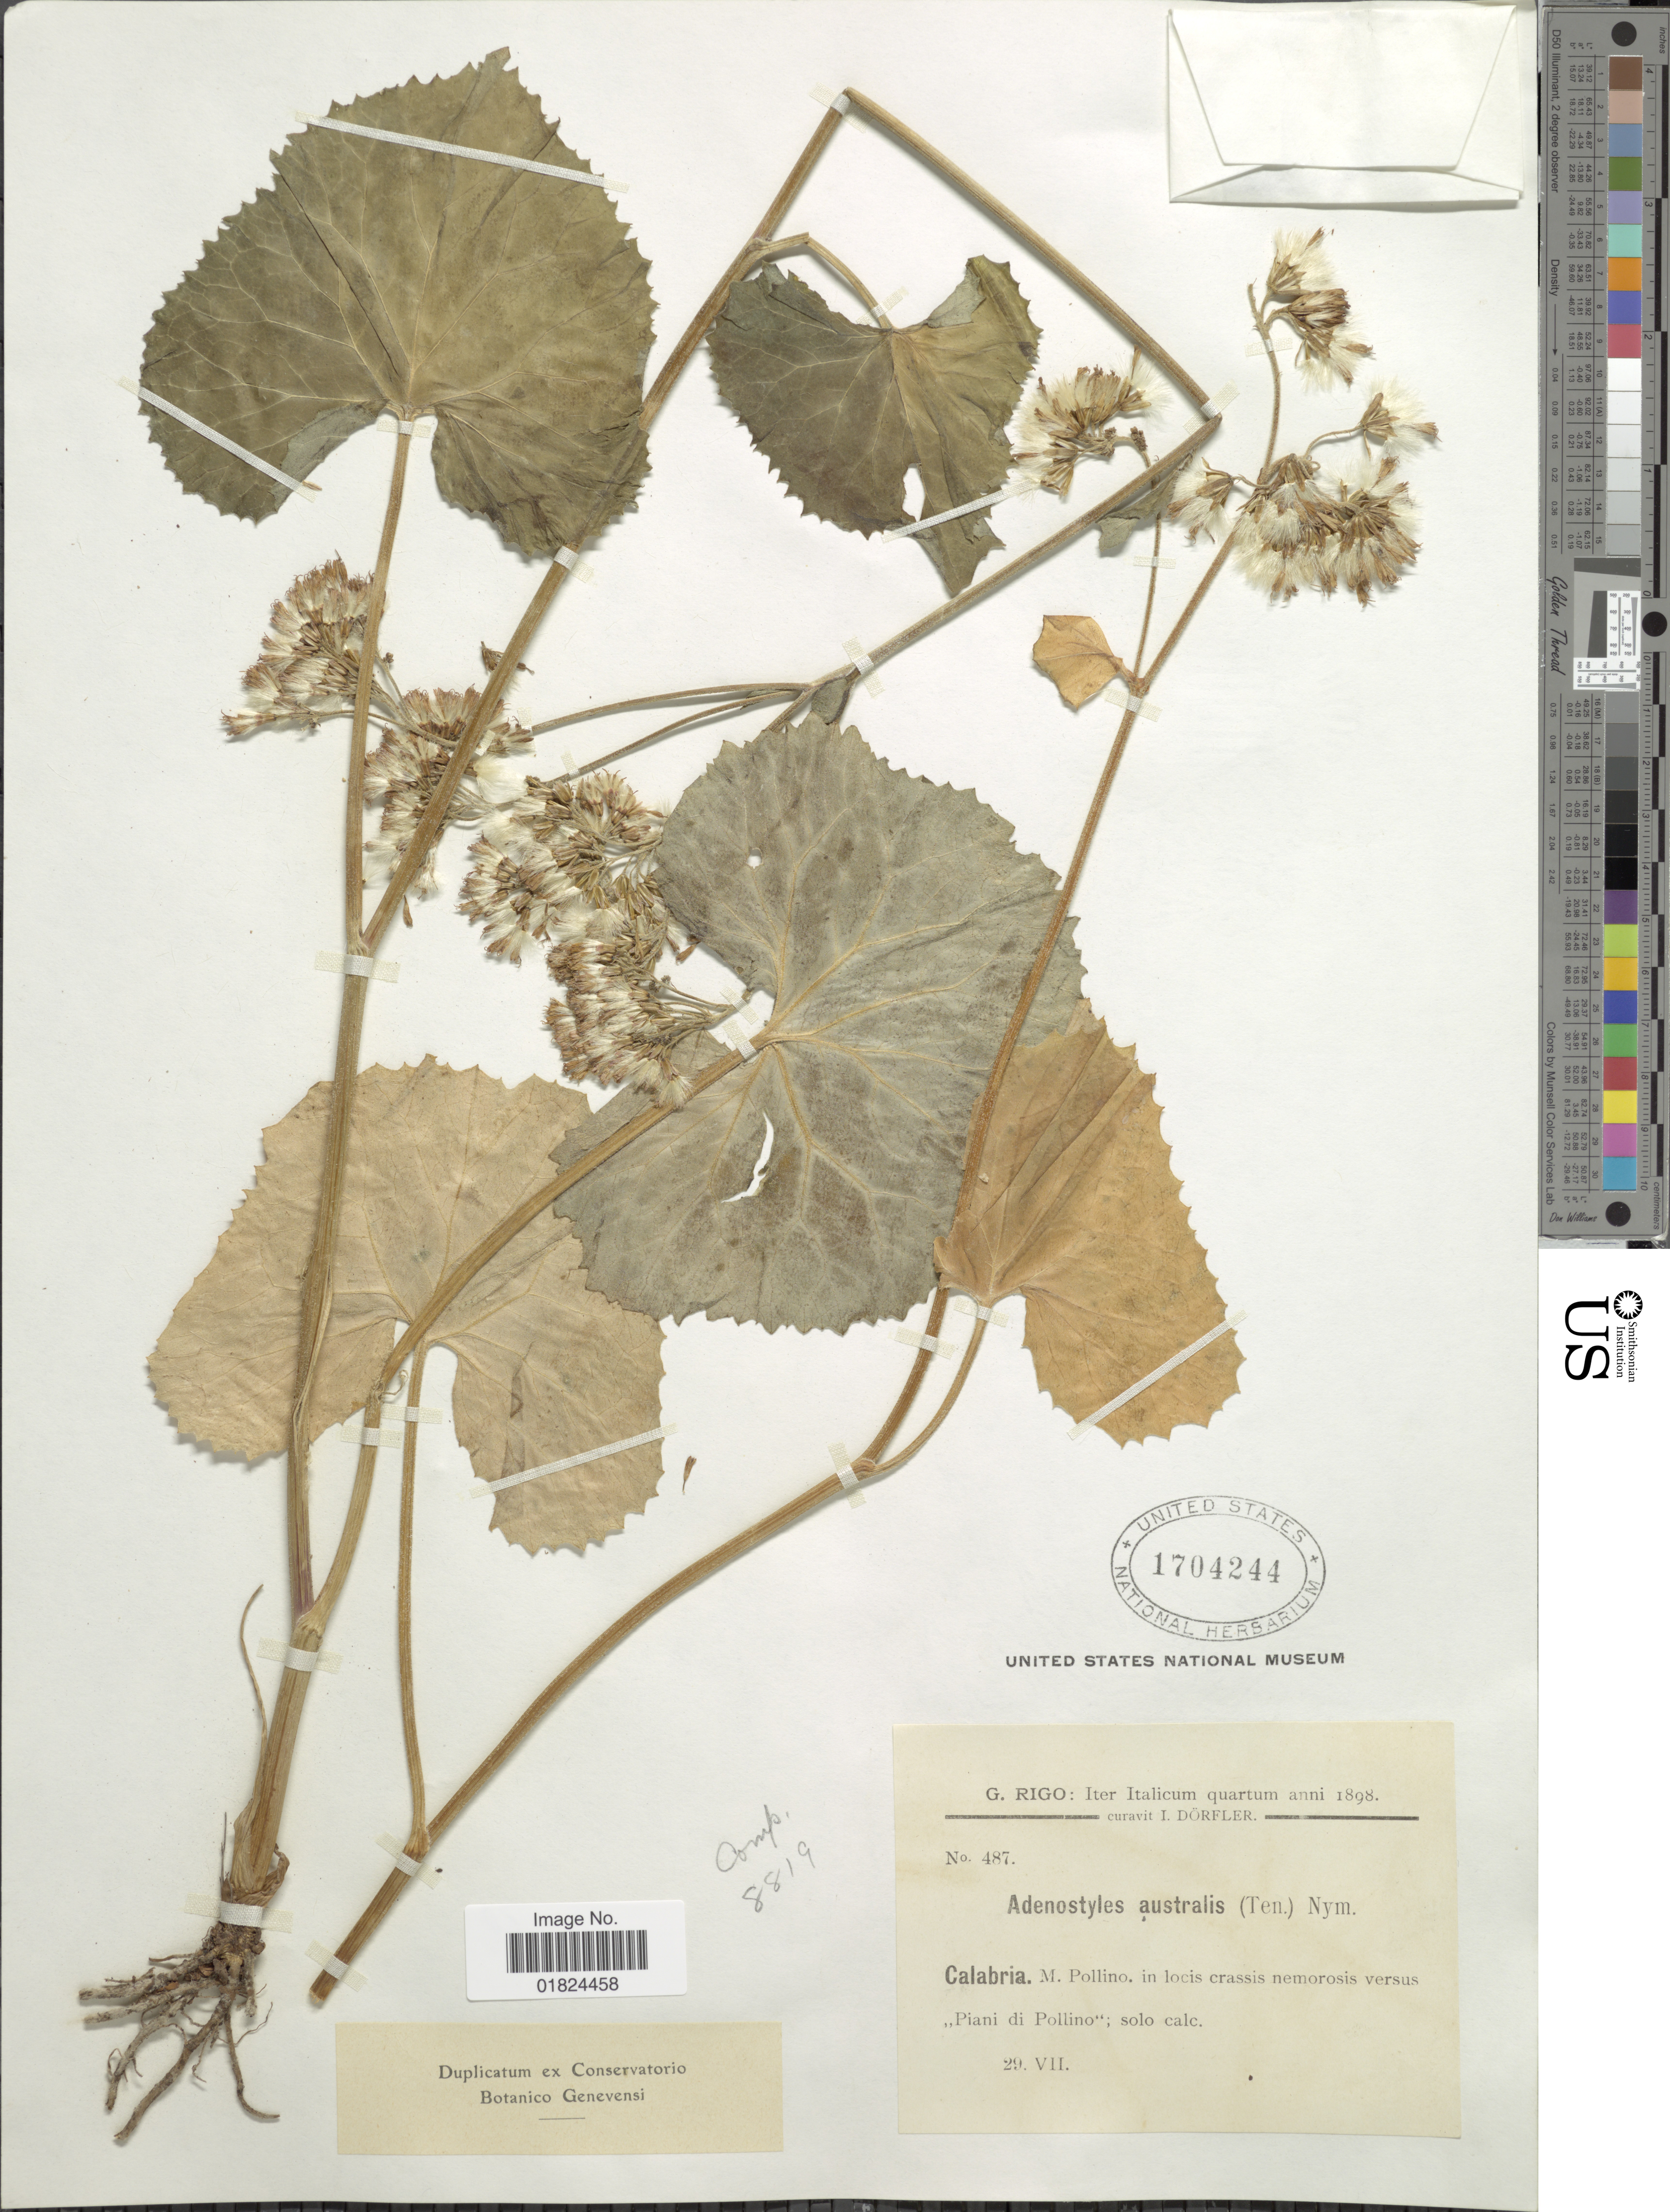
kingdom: Plantae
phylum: Tracheophyta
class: Magnoliopsida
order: Asterales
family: Asteraceae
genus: Adenostyles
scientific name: Adenostyles australis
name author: (Ten.) Iamonico & Pignatti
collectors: G. Rigo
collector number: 487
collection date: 1898-07-29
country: Italy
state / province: Calabria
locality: M. Pollino, in locis crassis nemorosis versus "Piani di pollino"; solo calc.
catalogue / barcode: US 1704244